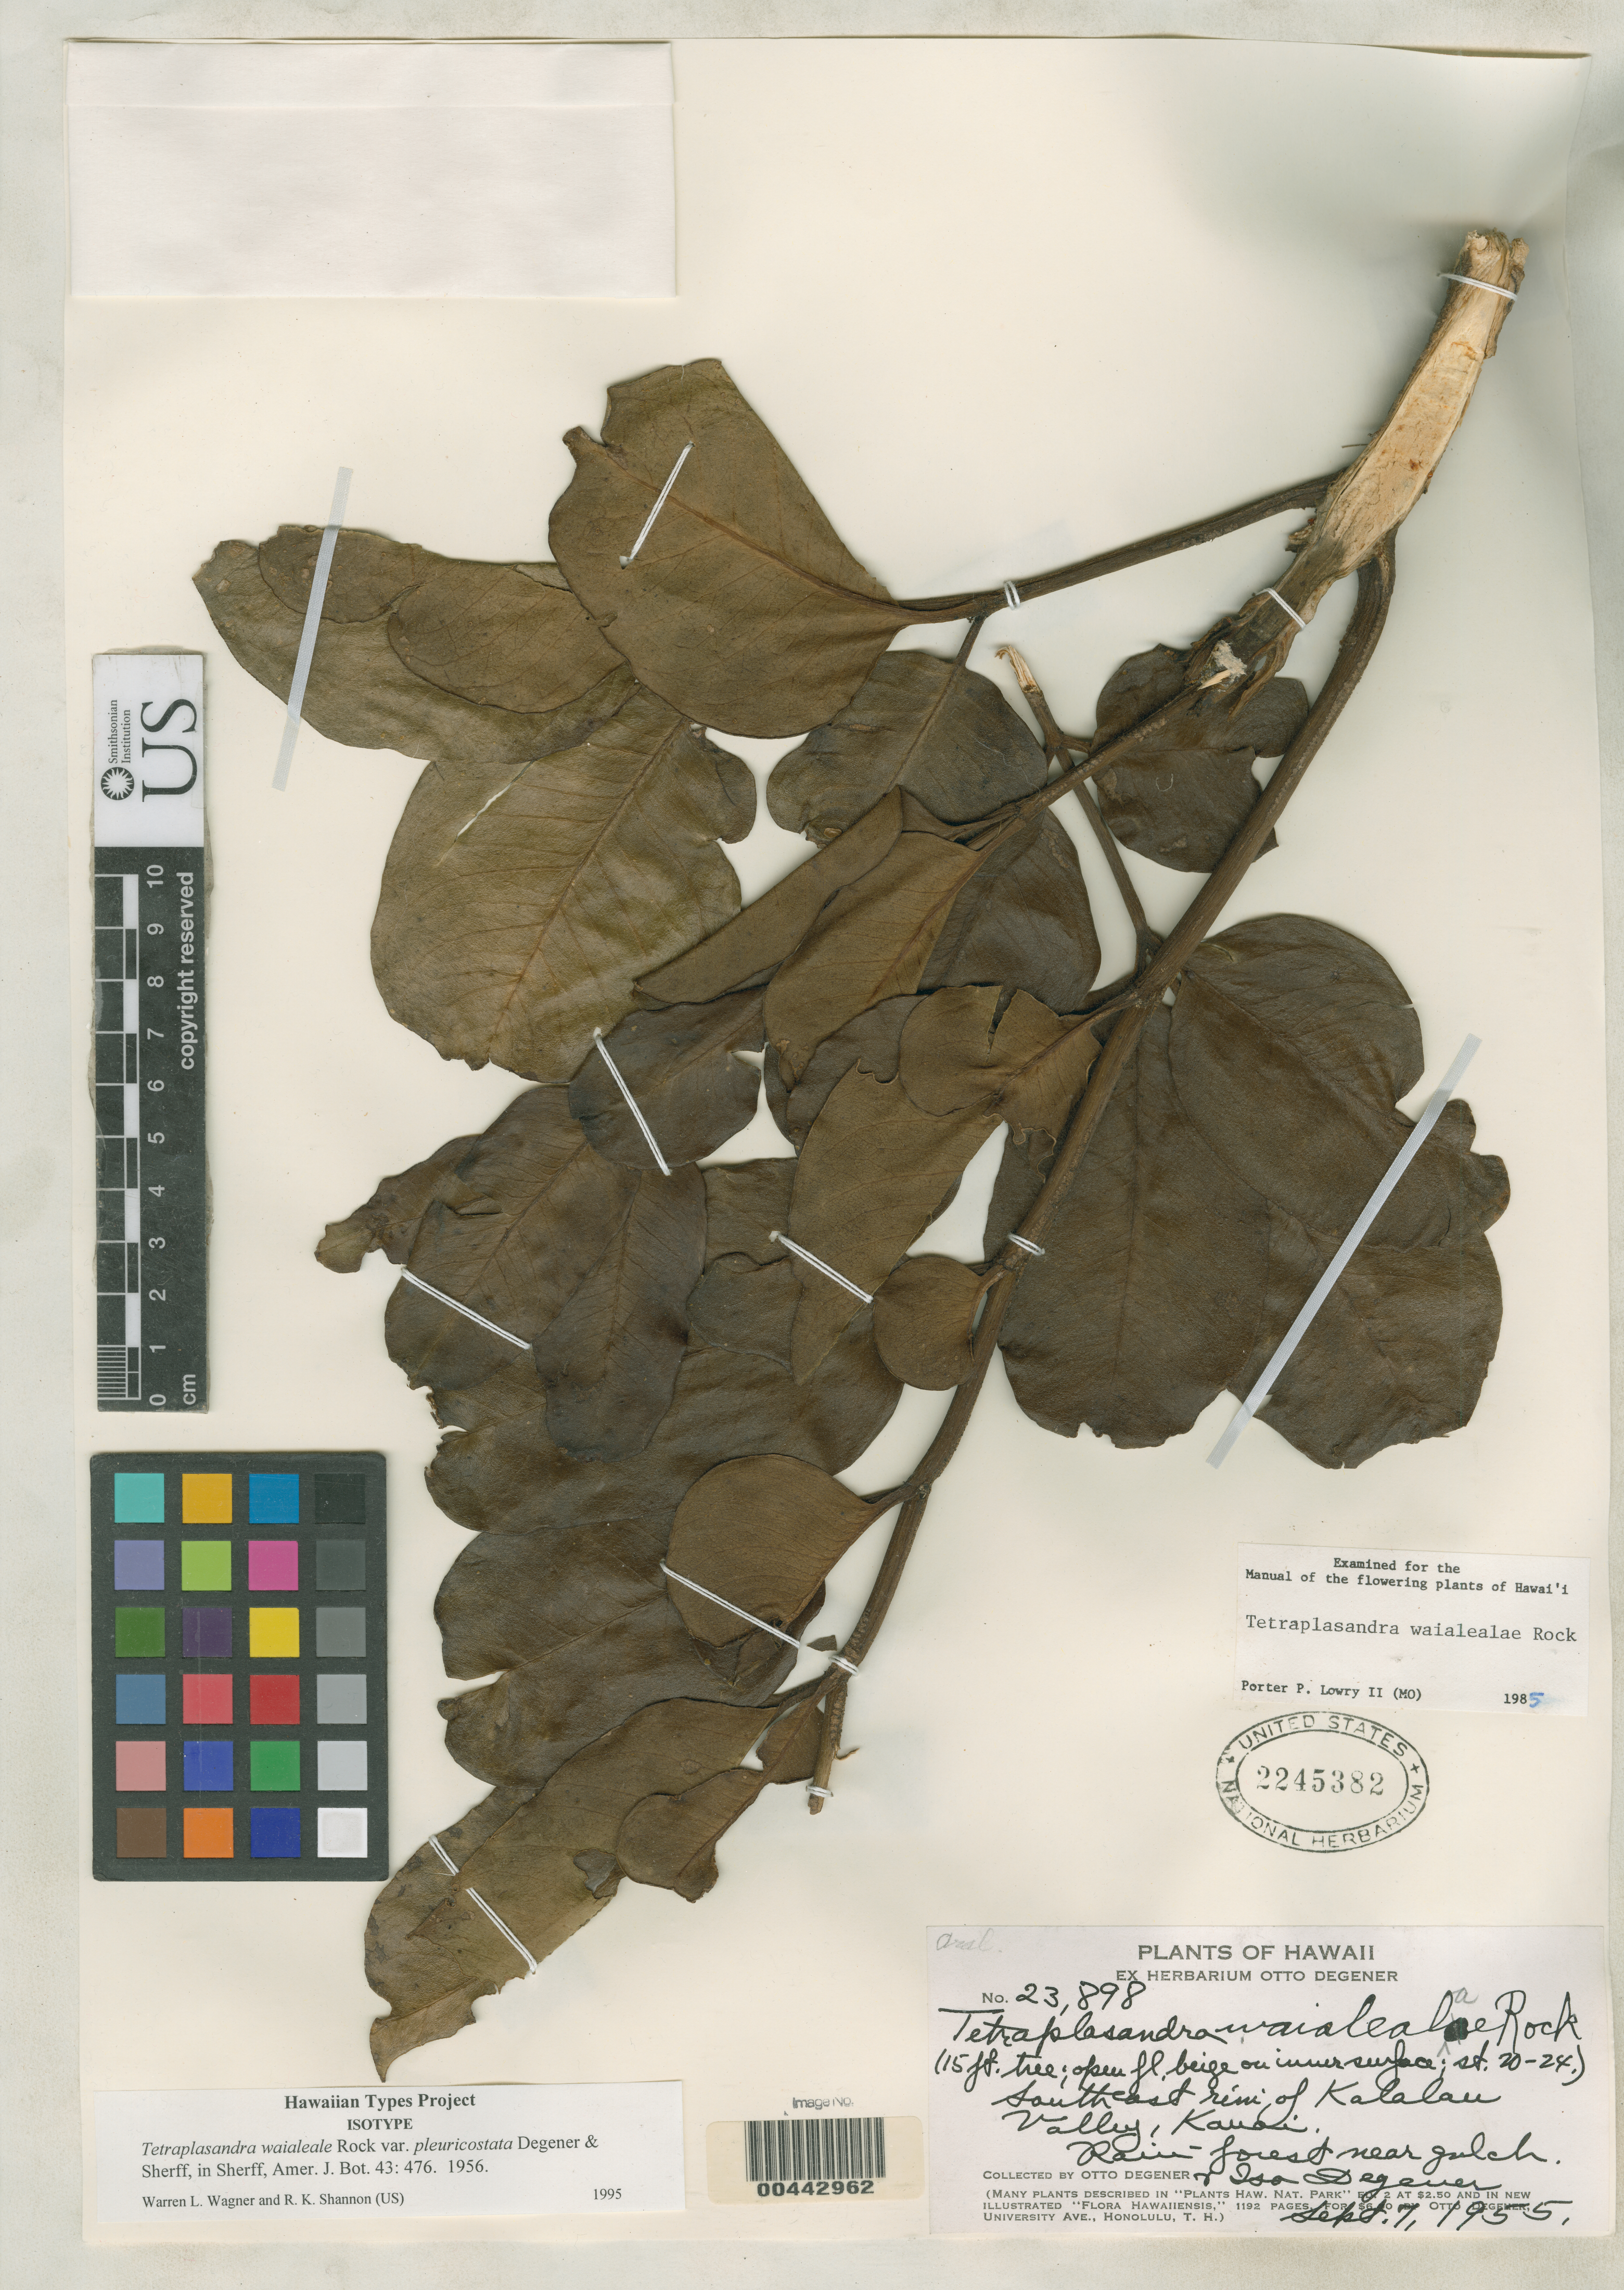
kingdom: Plantae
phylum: Tracheophyta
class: Magnoliopsida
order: Apiales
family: Araliaceae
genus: Tetraplasandra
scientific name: Tetraplasandra waialealae var. pleuricostata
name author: O. Deg. & Sherff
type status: Isotype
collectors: O. Degener & I. Degener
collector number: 23898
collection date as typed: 07 Sep 1955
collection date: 1955-09-07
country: United States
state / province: Hawaii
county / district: Kauai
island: Kaua'i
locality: SE & rim of Kalalau Valley.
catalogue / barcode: US 2245382